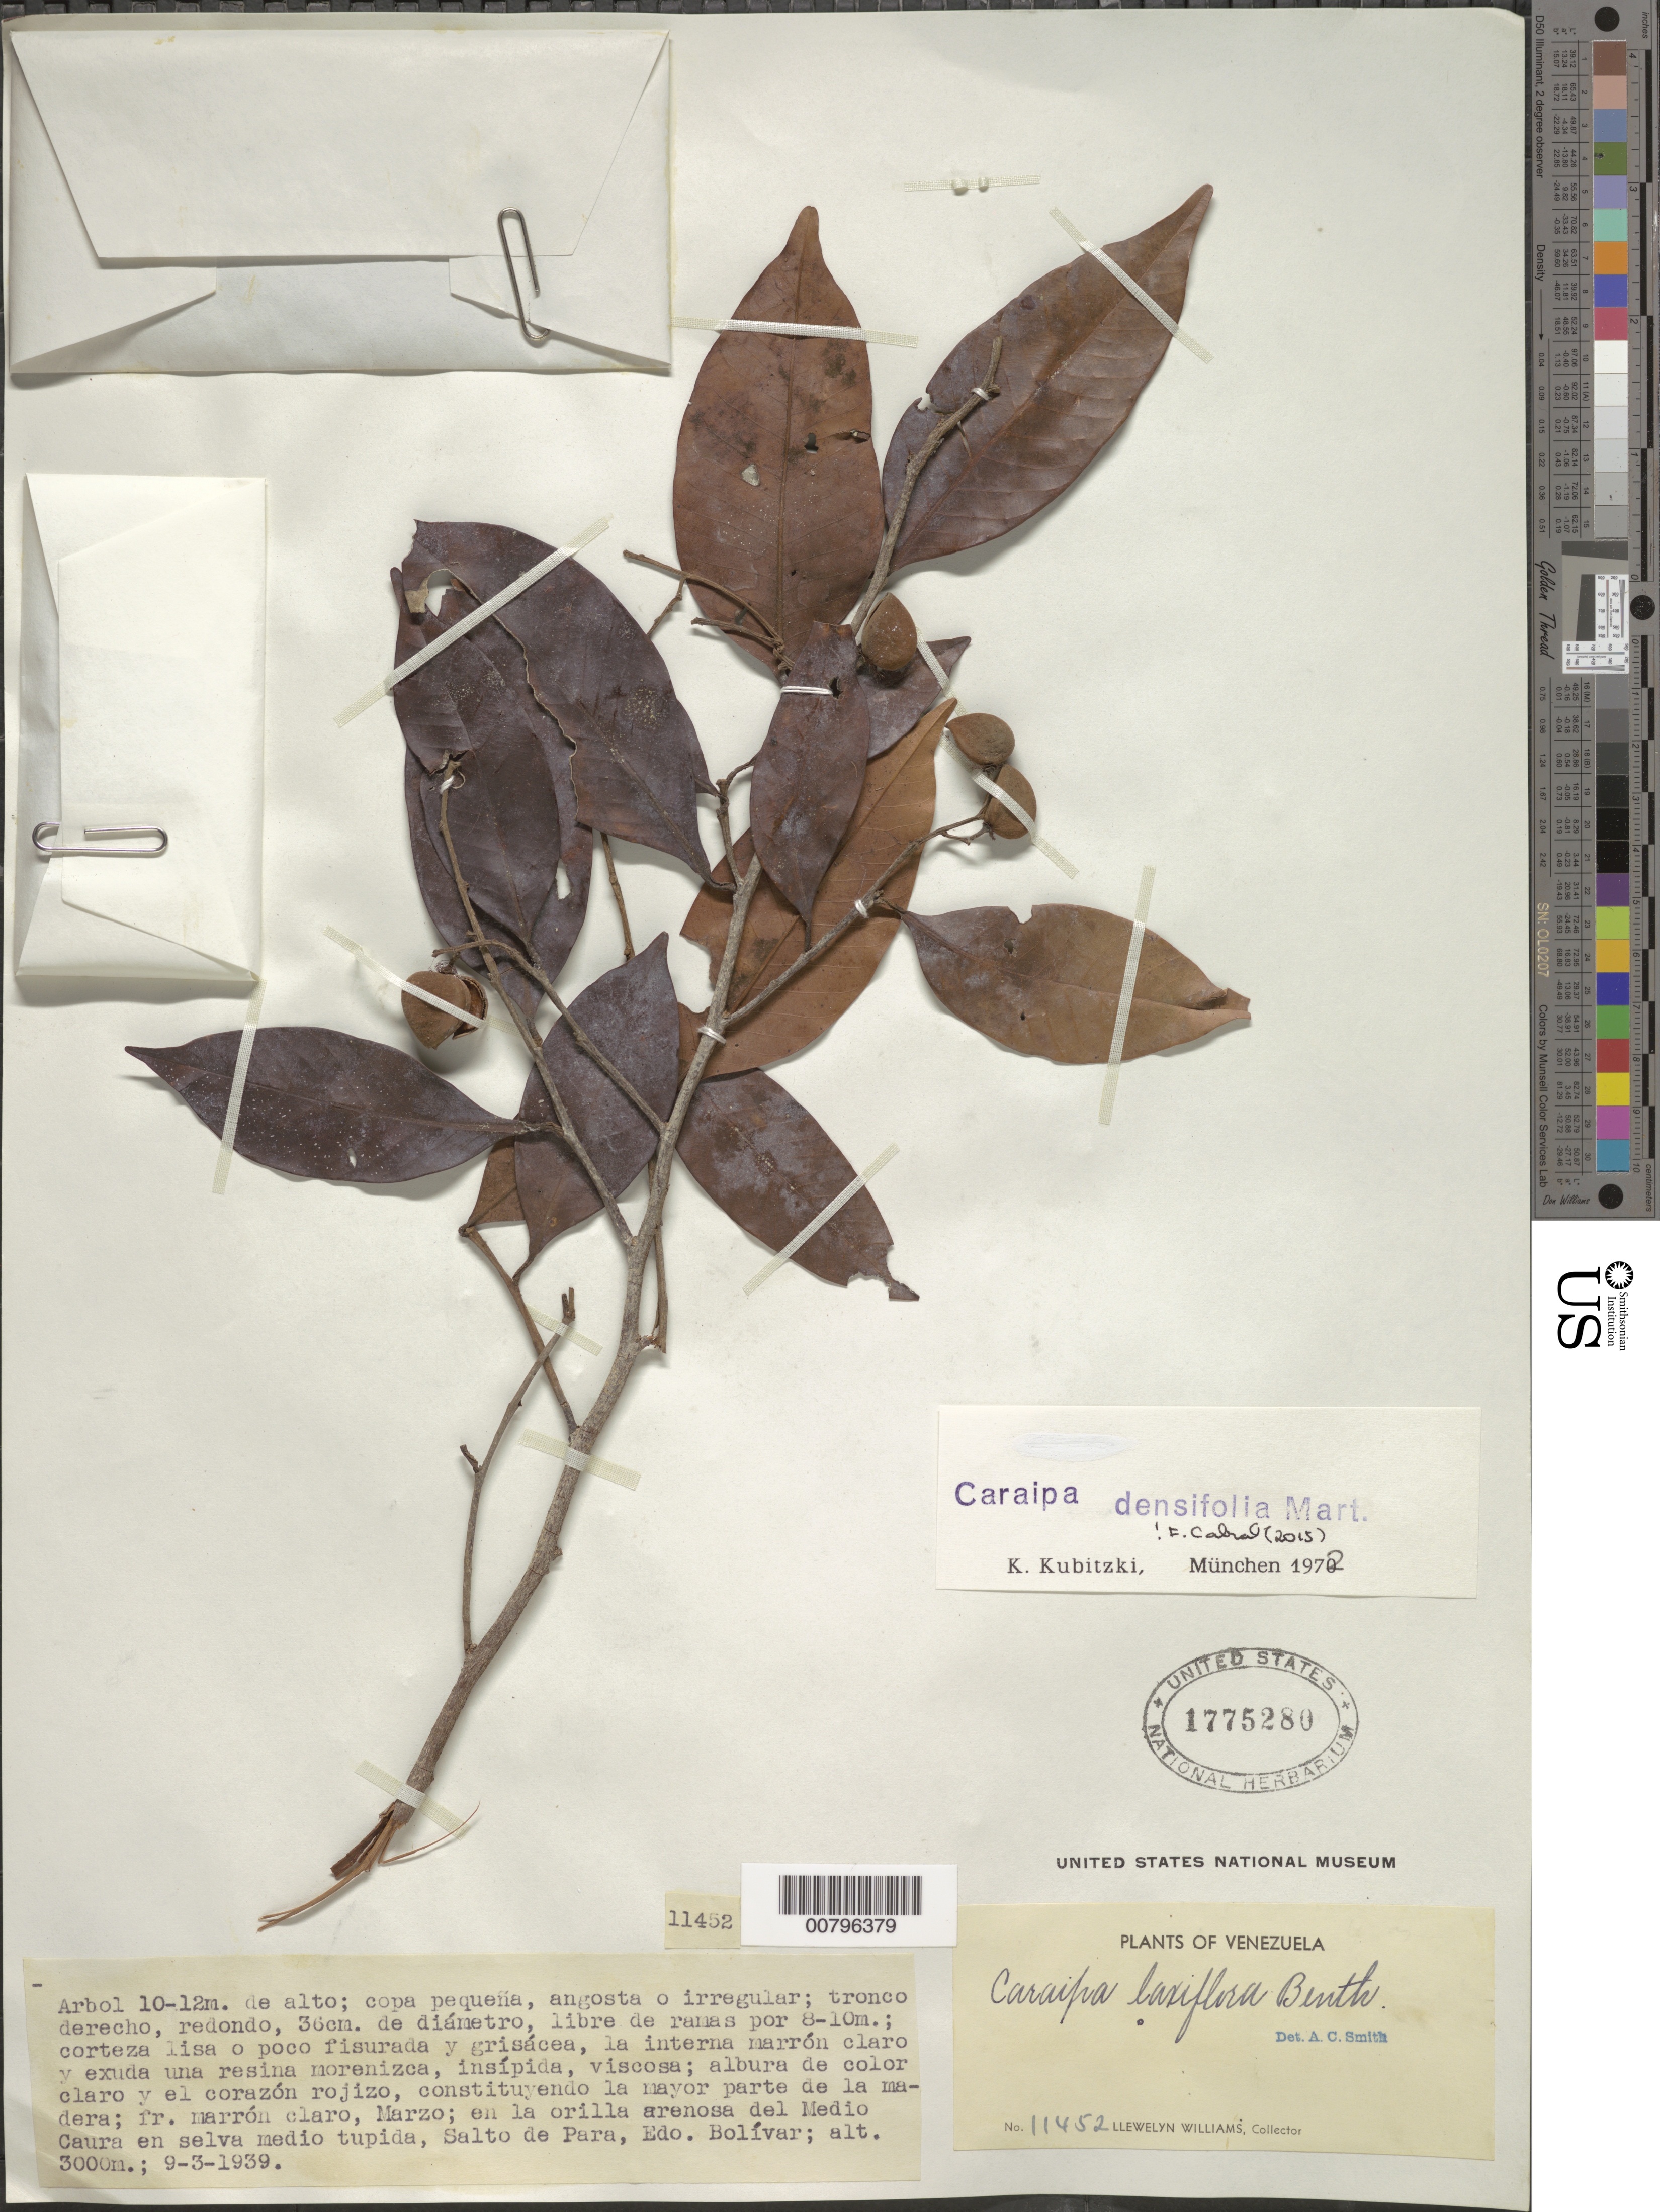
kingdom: Plantae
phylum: Tracheophyta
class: Magnoliopsida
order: Malpighiales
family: Calophyllaceae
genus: Caraipa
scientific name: Caraipa densifolia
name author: Mart.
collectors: Ll. Williams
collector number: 11452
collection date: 1939-03-09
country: Venezuela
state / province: Bolivar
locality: Marzo; [unsure placement] En la orilla arenosa del Medio Caura en selva medio tupida, Salto de Para.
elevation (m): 3000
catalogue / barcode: US 1775280